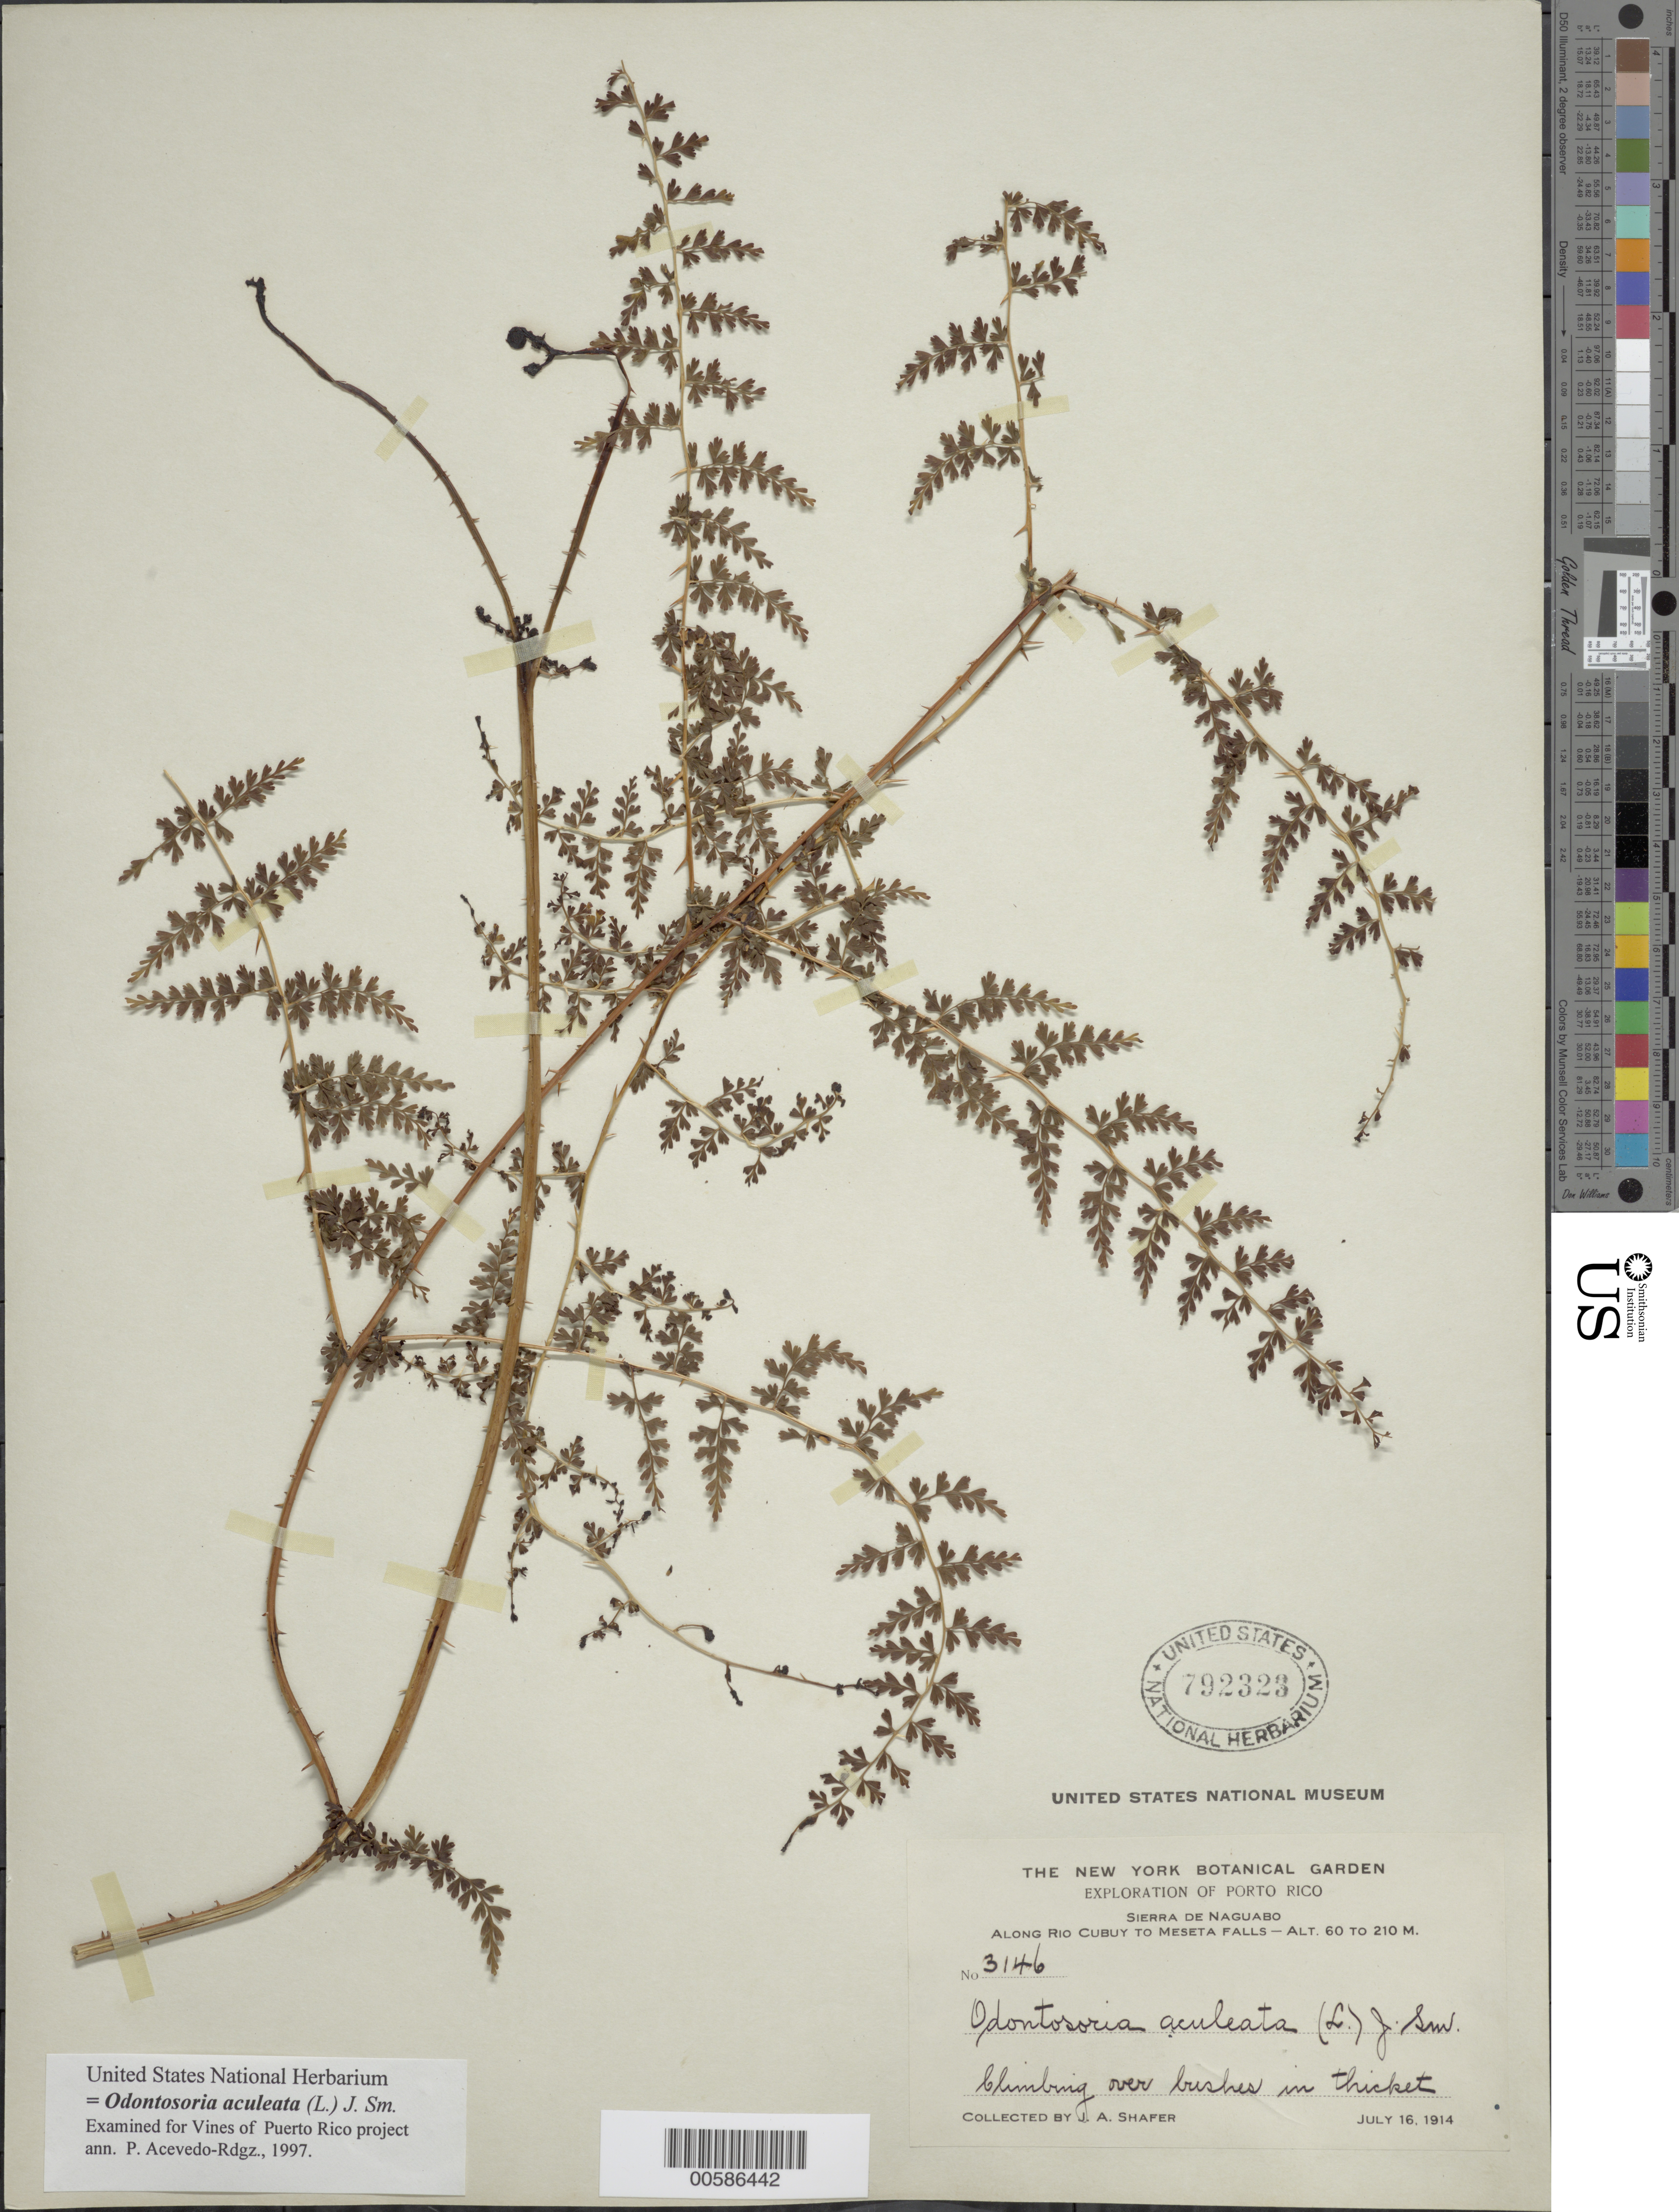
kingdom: Plantae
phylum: Tracheophyta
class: Polypodiopsida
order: Polypodiales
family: Lindsaeaceae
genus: Odontosoria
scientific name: Odontosoria aculeata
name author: (L.) J. Sm.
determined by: Acevedo-Rodríguez, P., (BOT), Smithsonian Institution - National Museum of Natural History (UNITED STATES)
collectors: J. A. Shafer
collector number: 3146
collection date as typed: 16 Jul 1914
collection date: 1914-07-16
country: Puerto Rico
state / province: Naguabo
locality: Sierra de Naguabo, along Rio Cubuy to Meseta Falls.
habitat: Climbing over bushes in thicket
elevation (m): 60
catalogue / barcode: US 792323